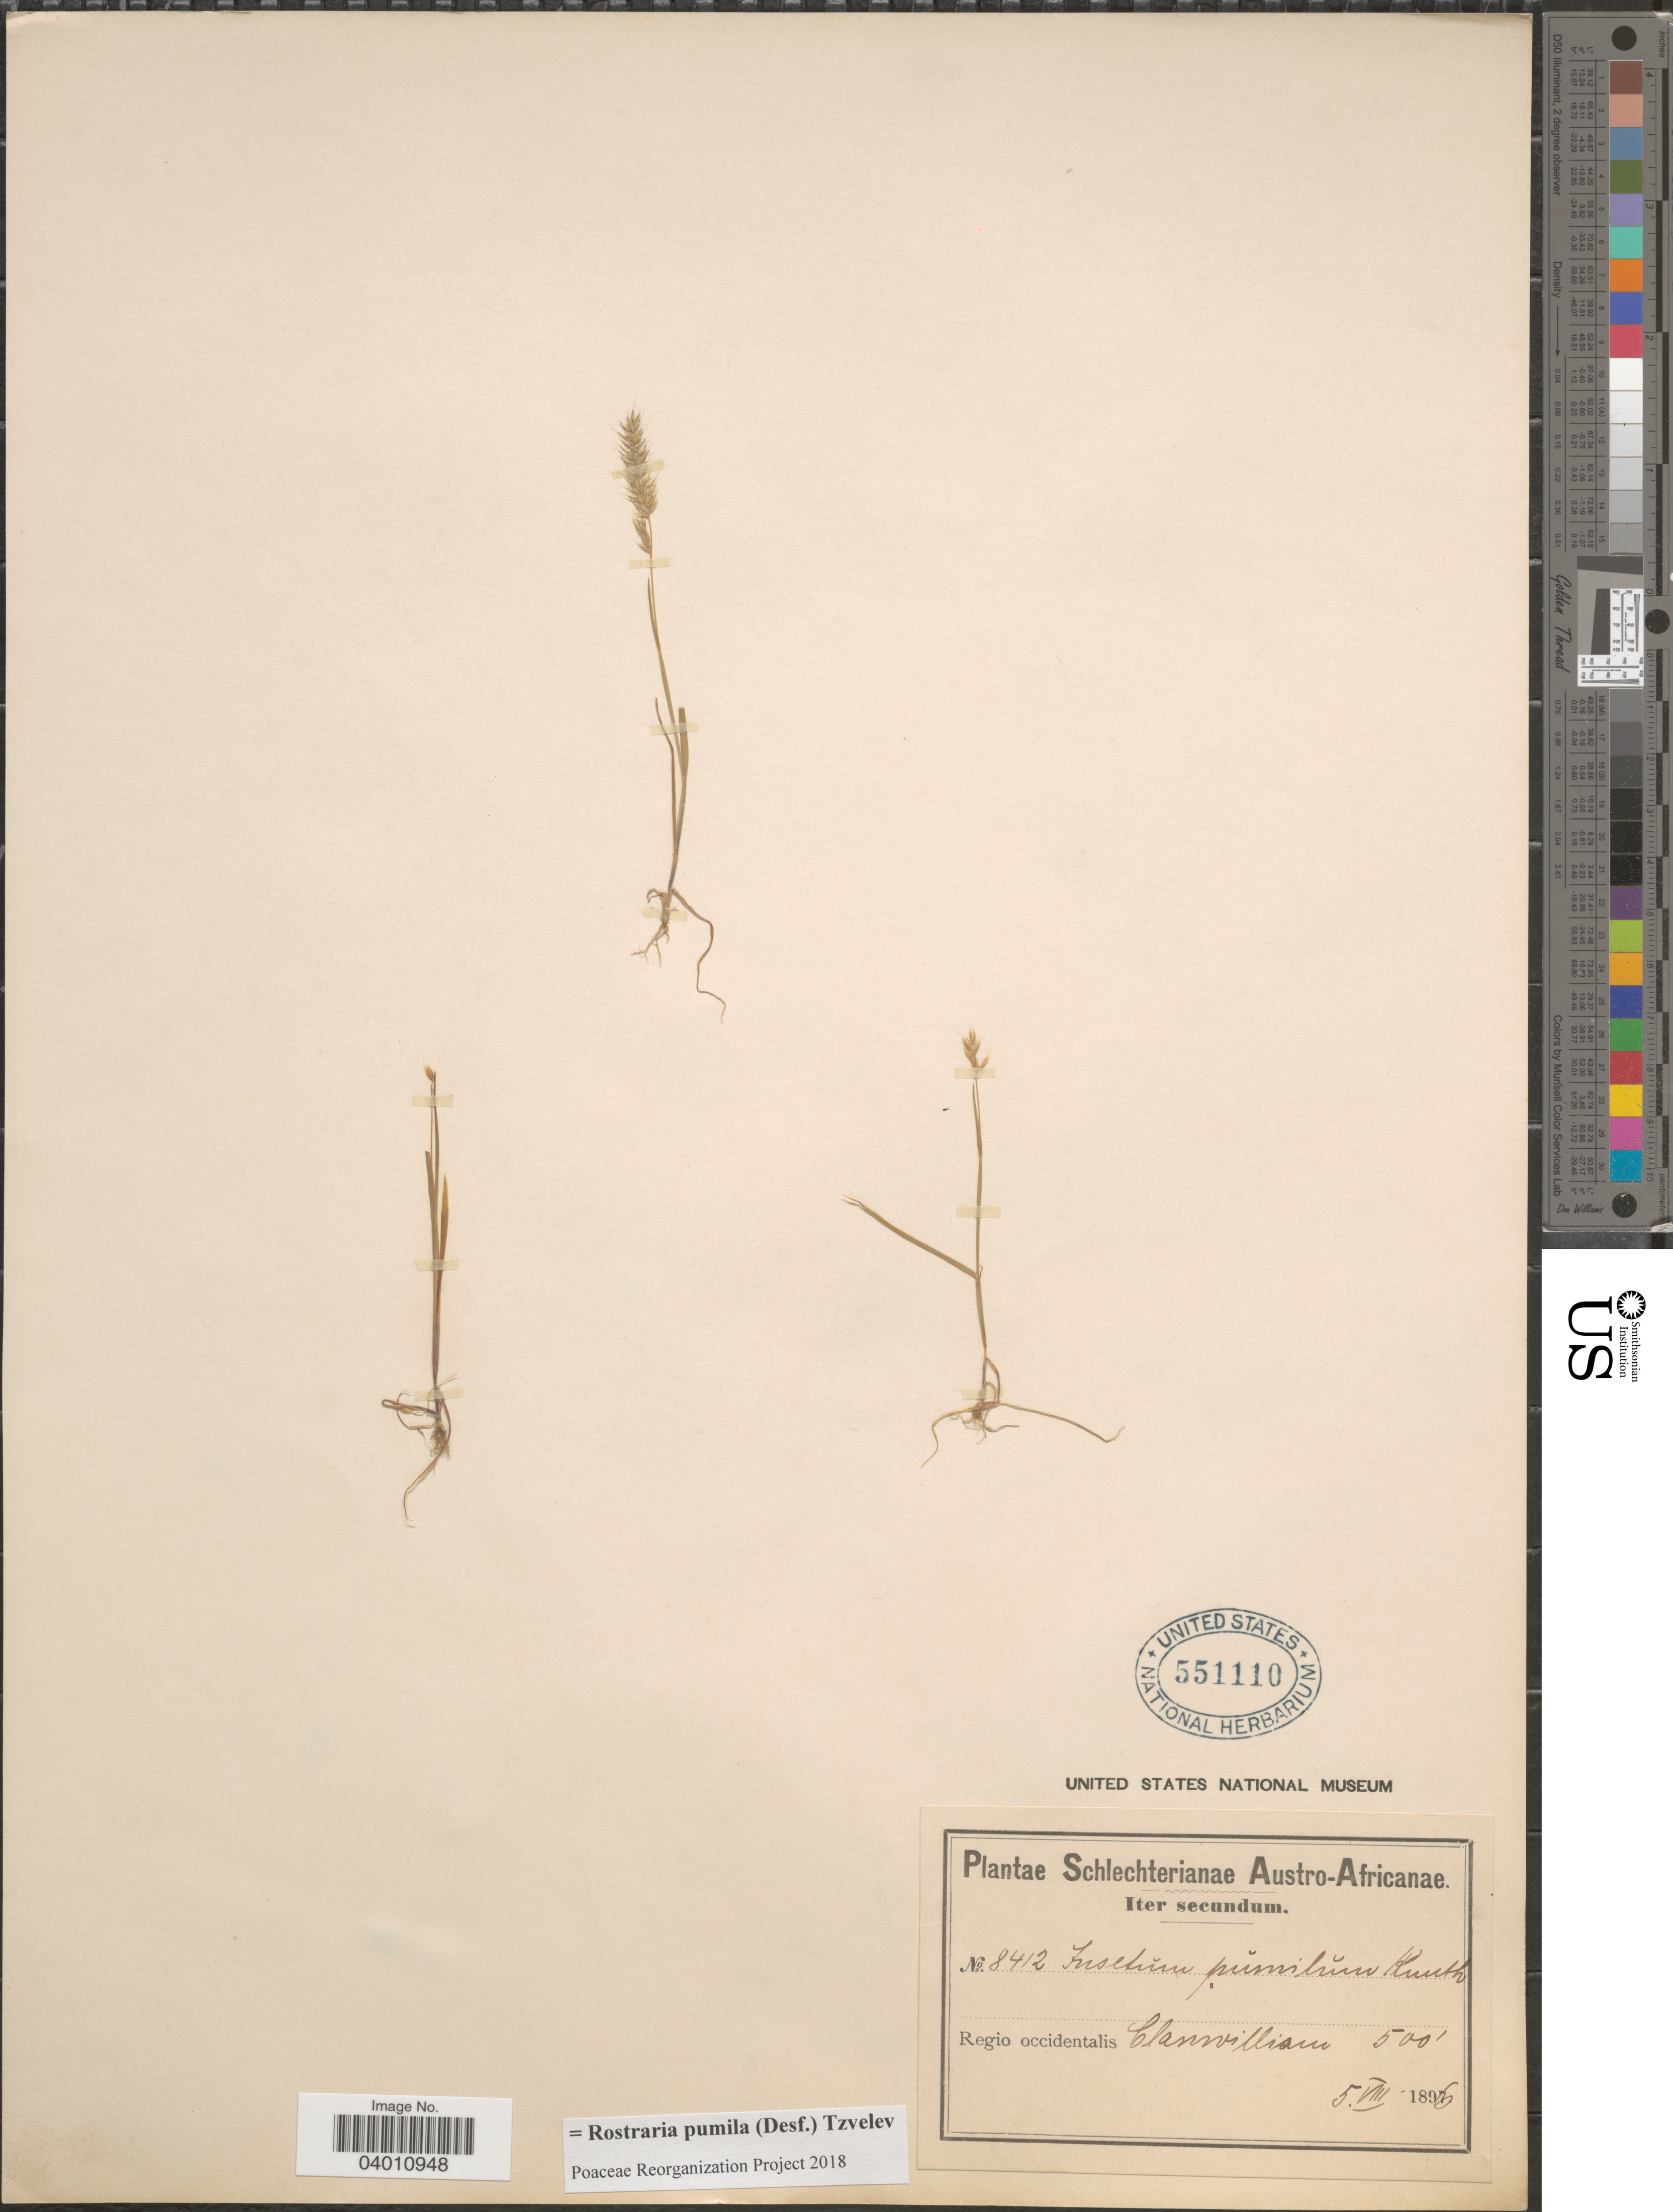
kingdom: Plantae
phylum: Tracheophyta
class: Liliopsida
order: Poales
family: Poaceae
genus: Rostraria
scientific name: Rostraria pumila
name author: (Desf.) Tzvelev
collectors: Schlechter, --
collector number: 8412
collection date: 1896-08-05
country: South Africa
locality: Austro-Africanae. Regio occidentalis: Clanwilliam.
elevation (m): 152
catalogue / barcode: US 551110